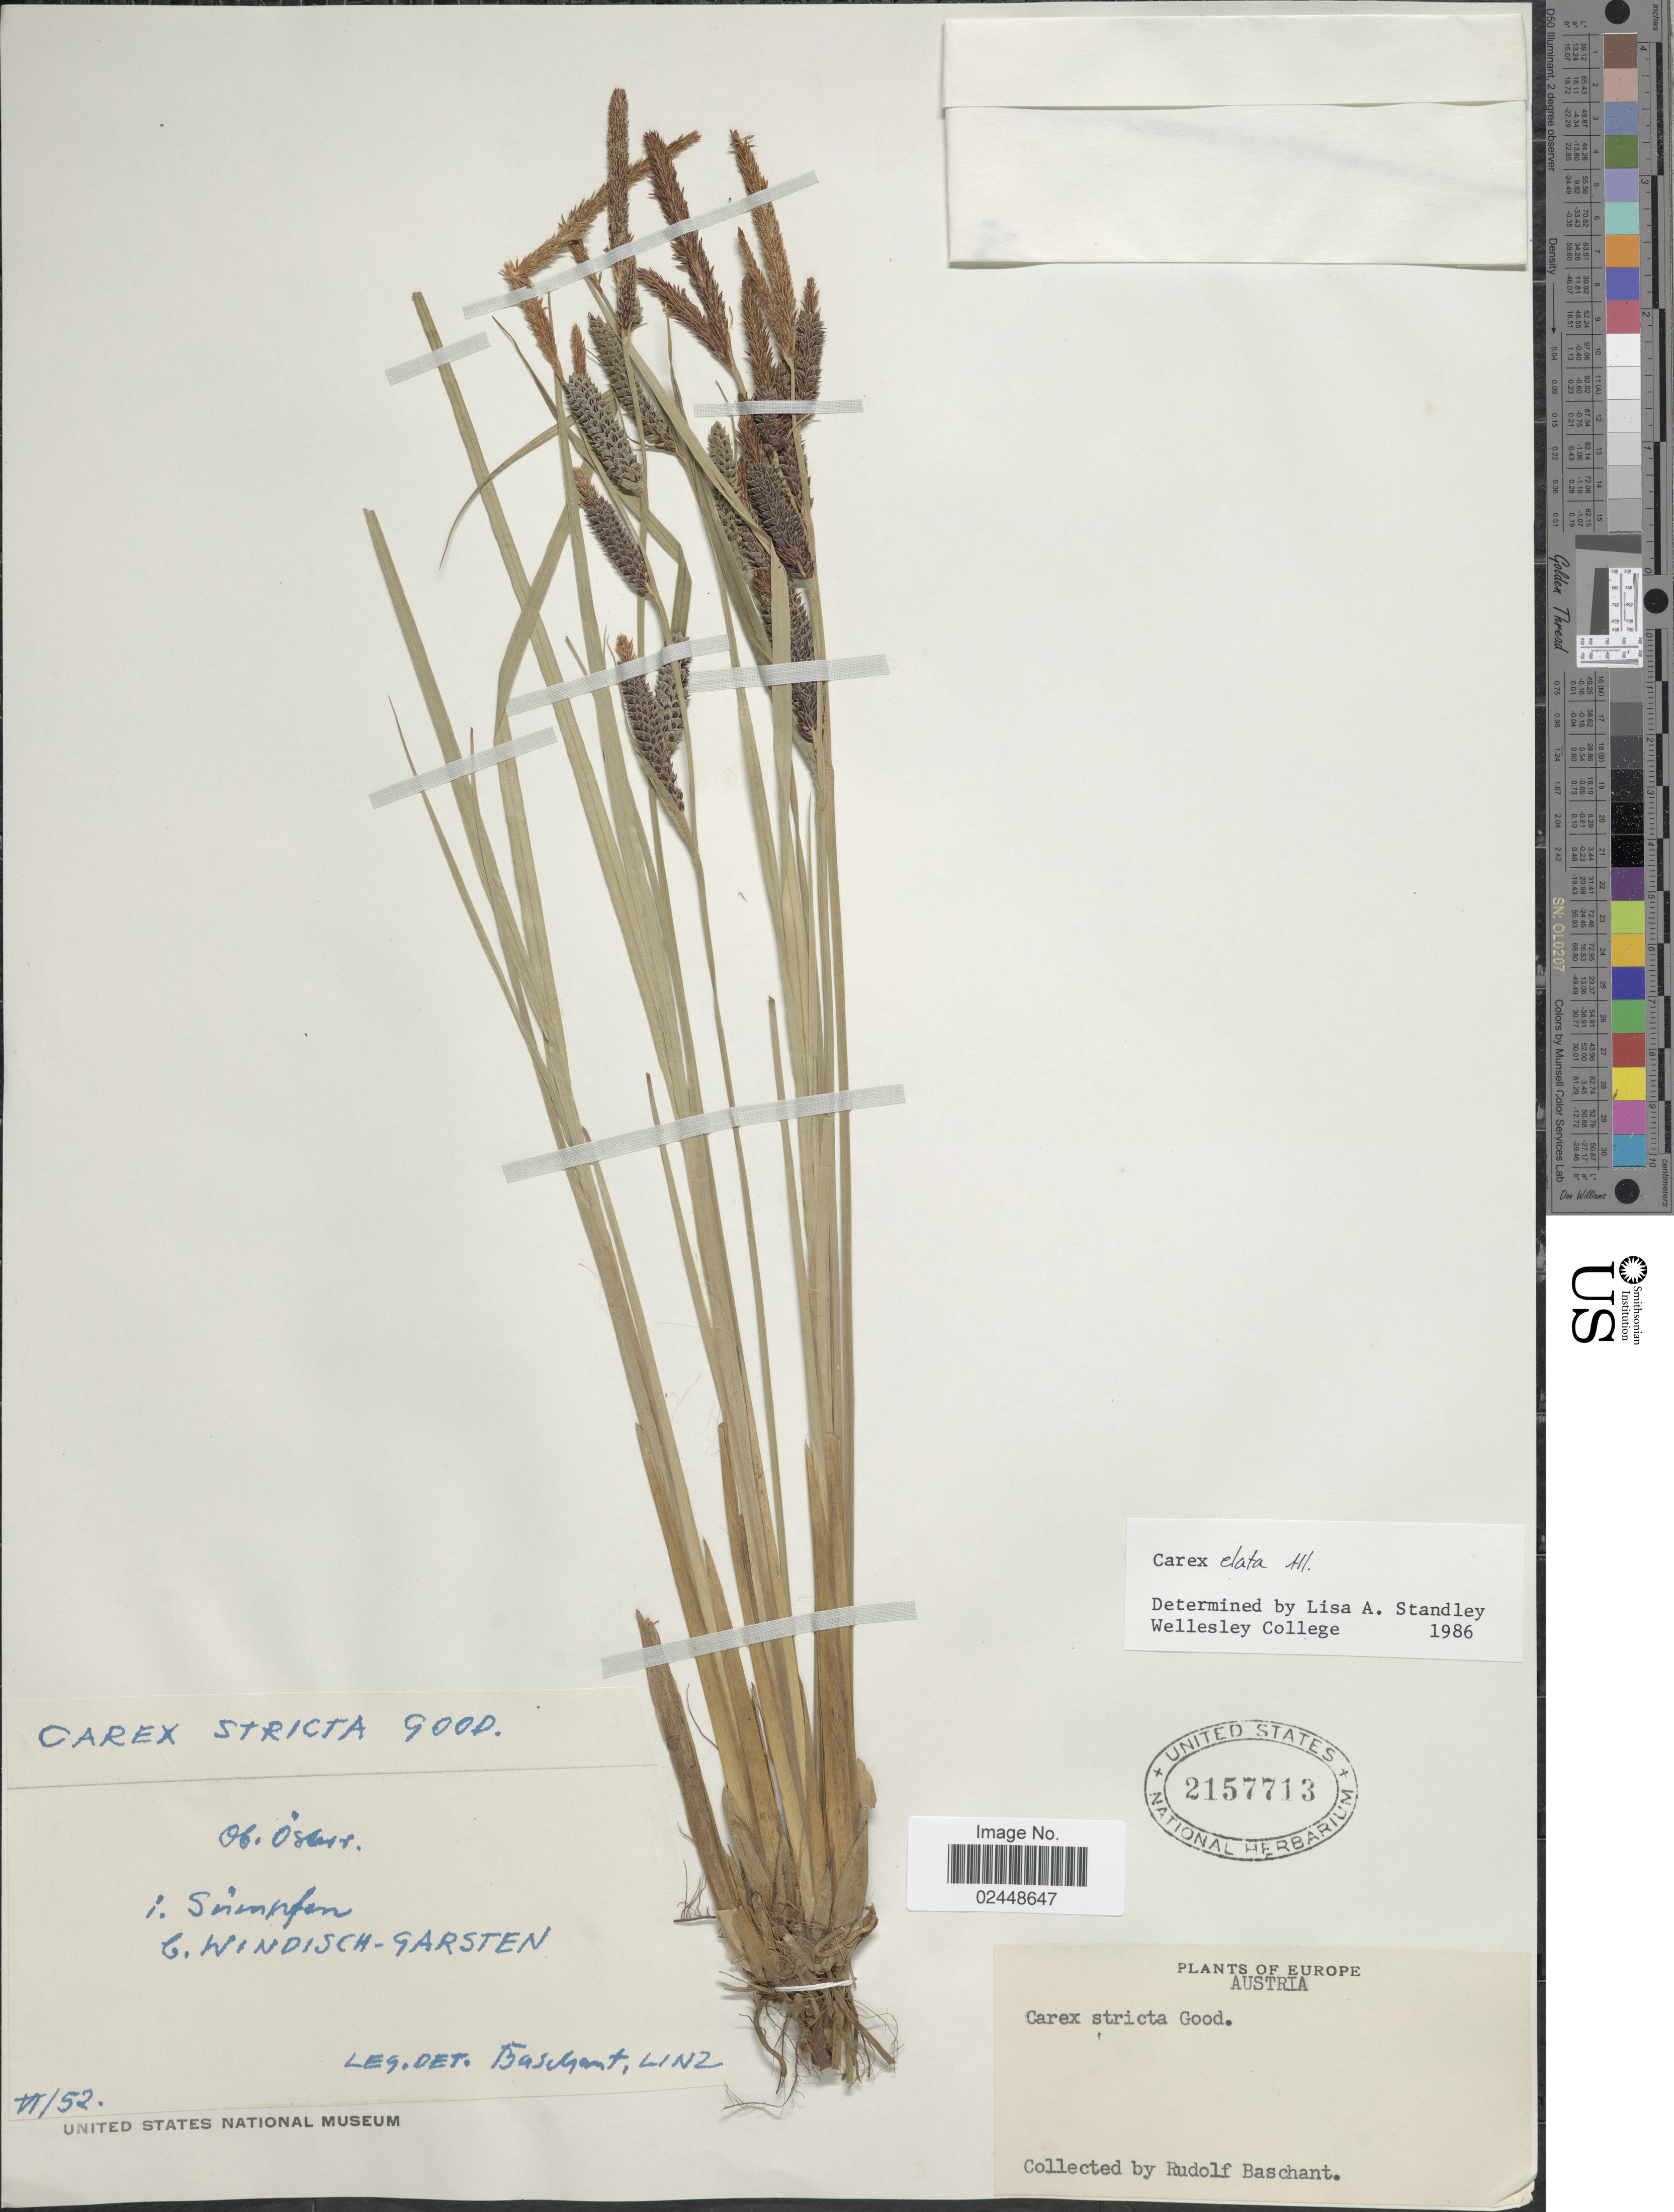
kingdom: Plantae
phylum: Tracheophyta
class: Liliopsida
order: Poales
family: Cyperaceae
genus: Carex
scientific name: Carex elata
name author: All.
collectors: R. Baschant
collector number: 152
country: Austria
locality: Ob Osbott. Sumpfen b. Windisch-Garsten [interpreted]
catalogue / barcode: US 2157713